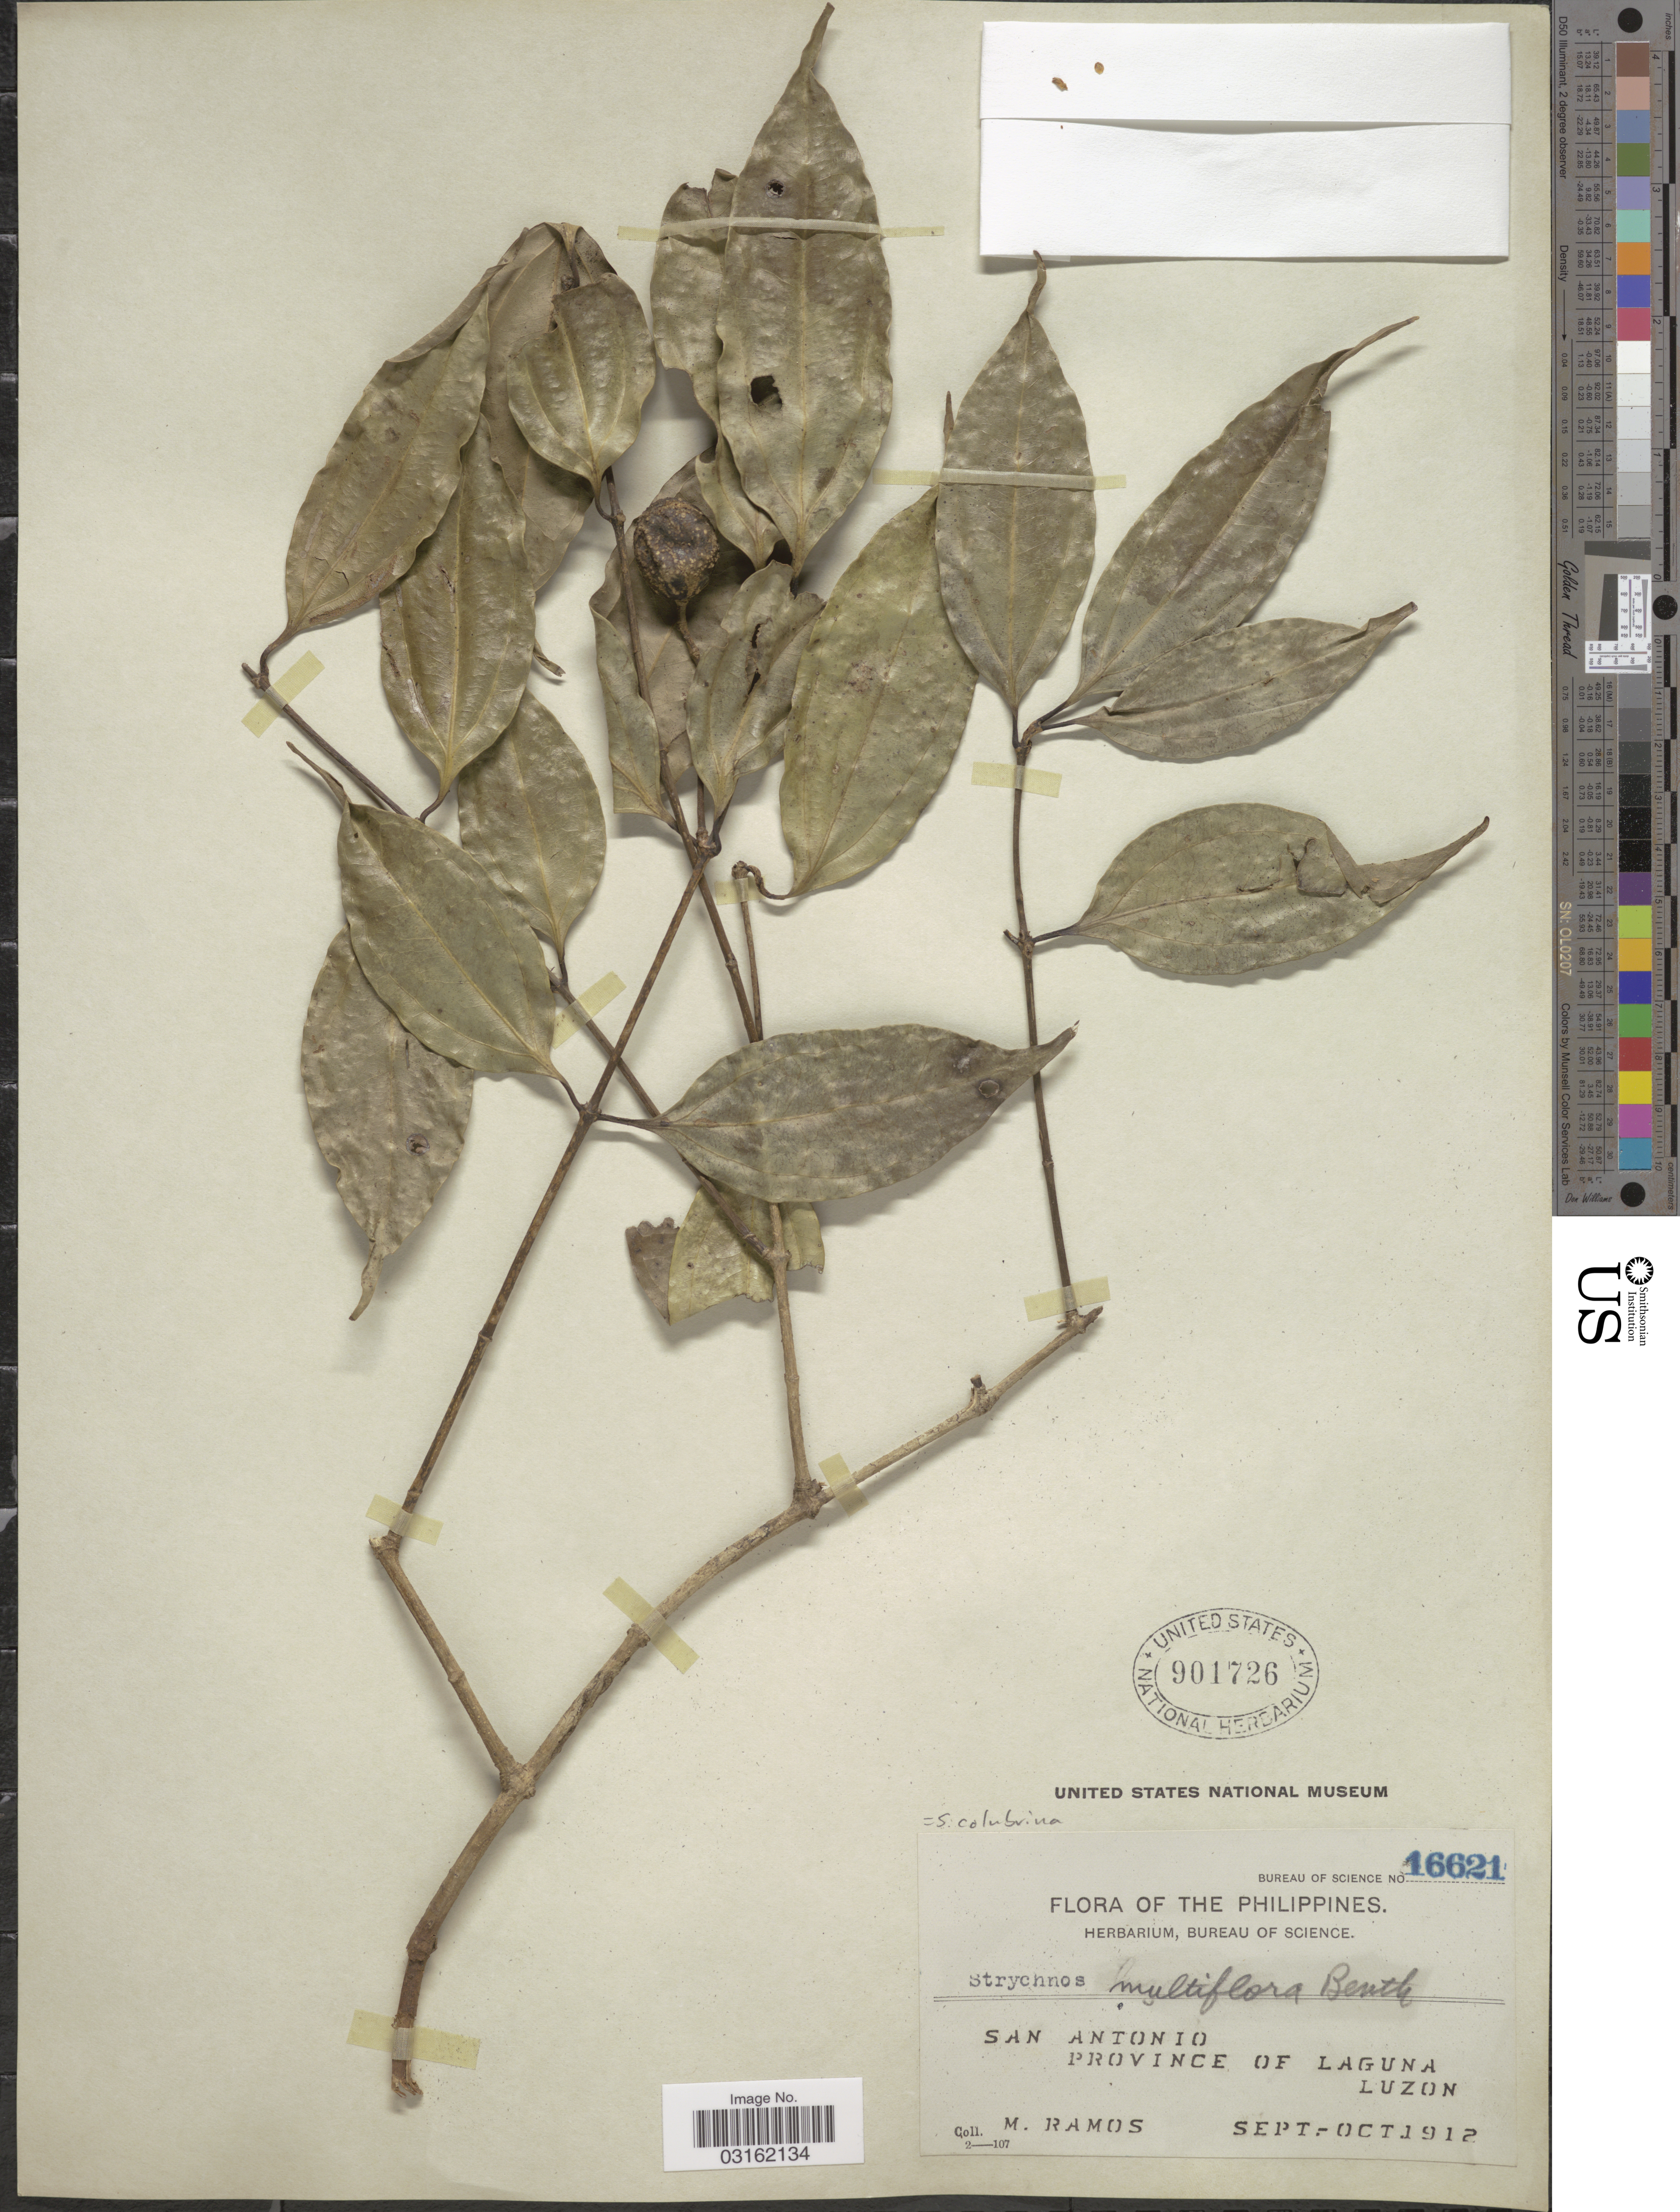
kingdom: Plantae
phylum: Tracheophyta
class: Magnoliopsida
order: Gentianales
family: Loganiaceae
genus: Strychnos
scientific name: Strychnos colubrina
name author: L.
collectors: M. Ramos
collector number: Bureau of science 16621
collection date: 1912-09/1912-10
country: Philippines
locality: San Antonio, Province of Laguna, Luzon.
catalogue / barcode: US 901726